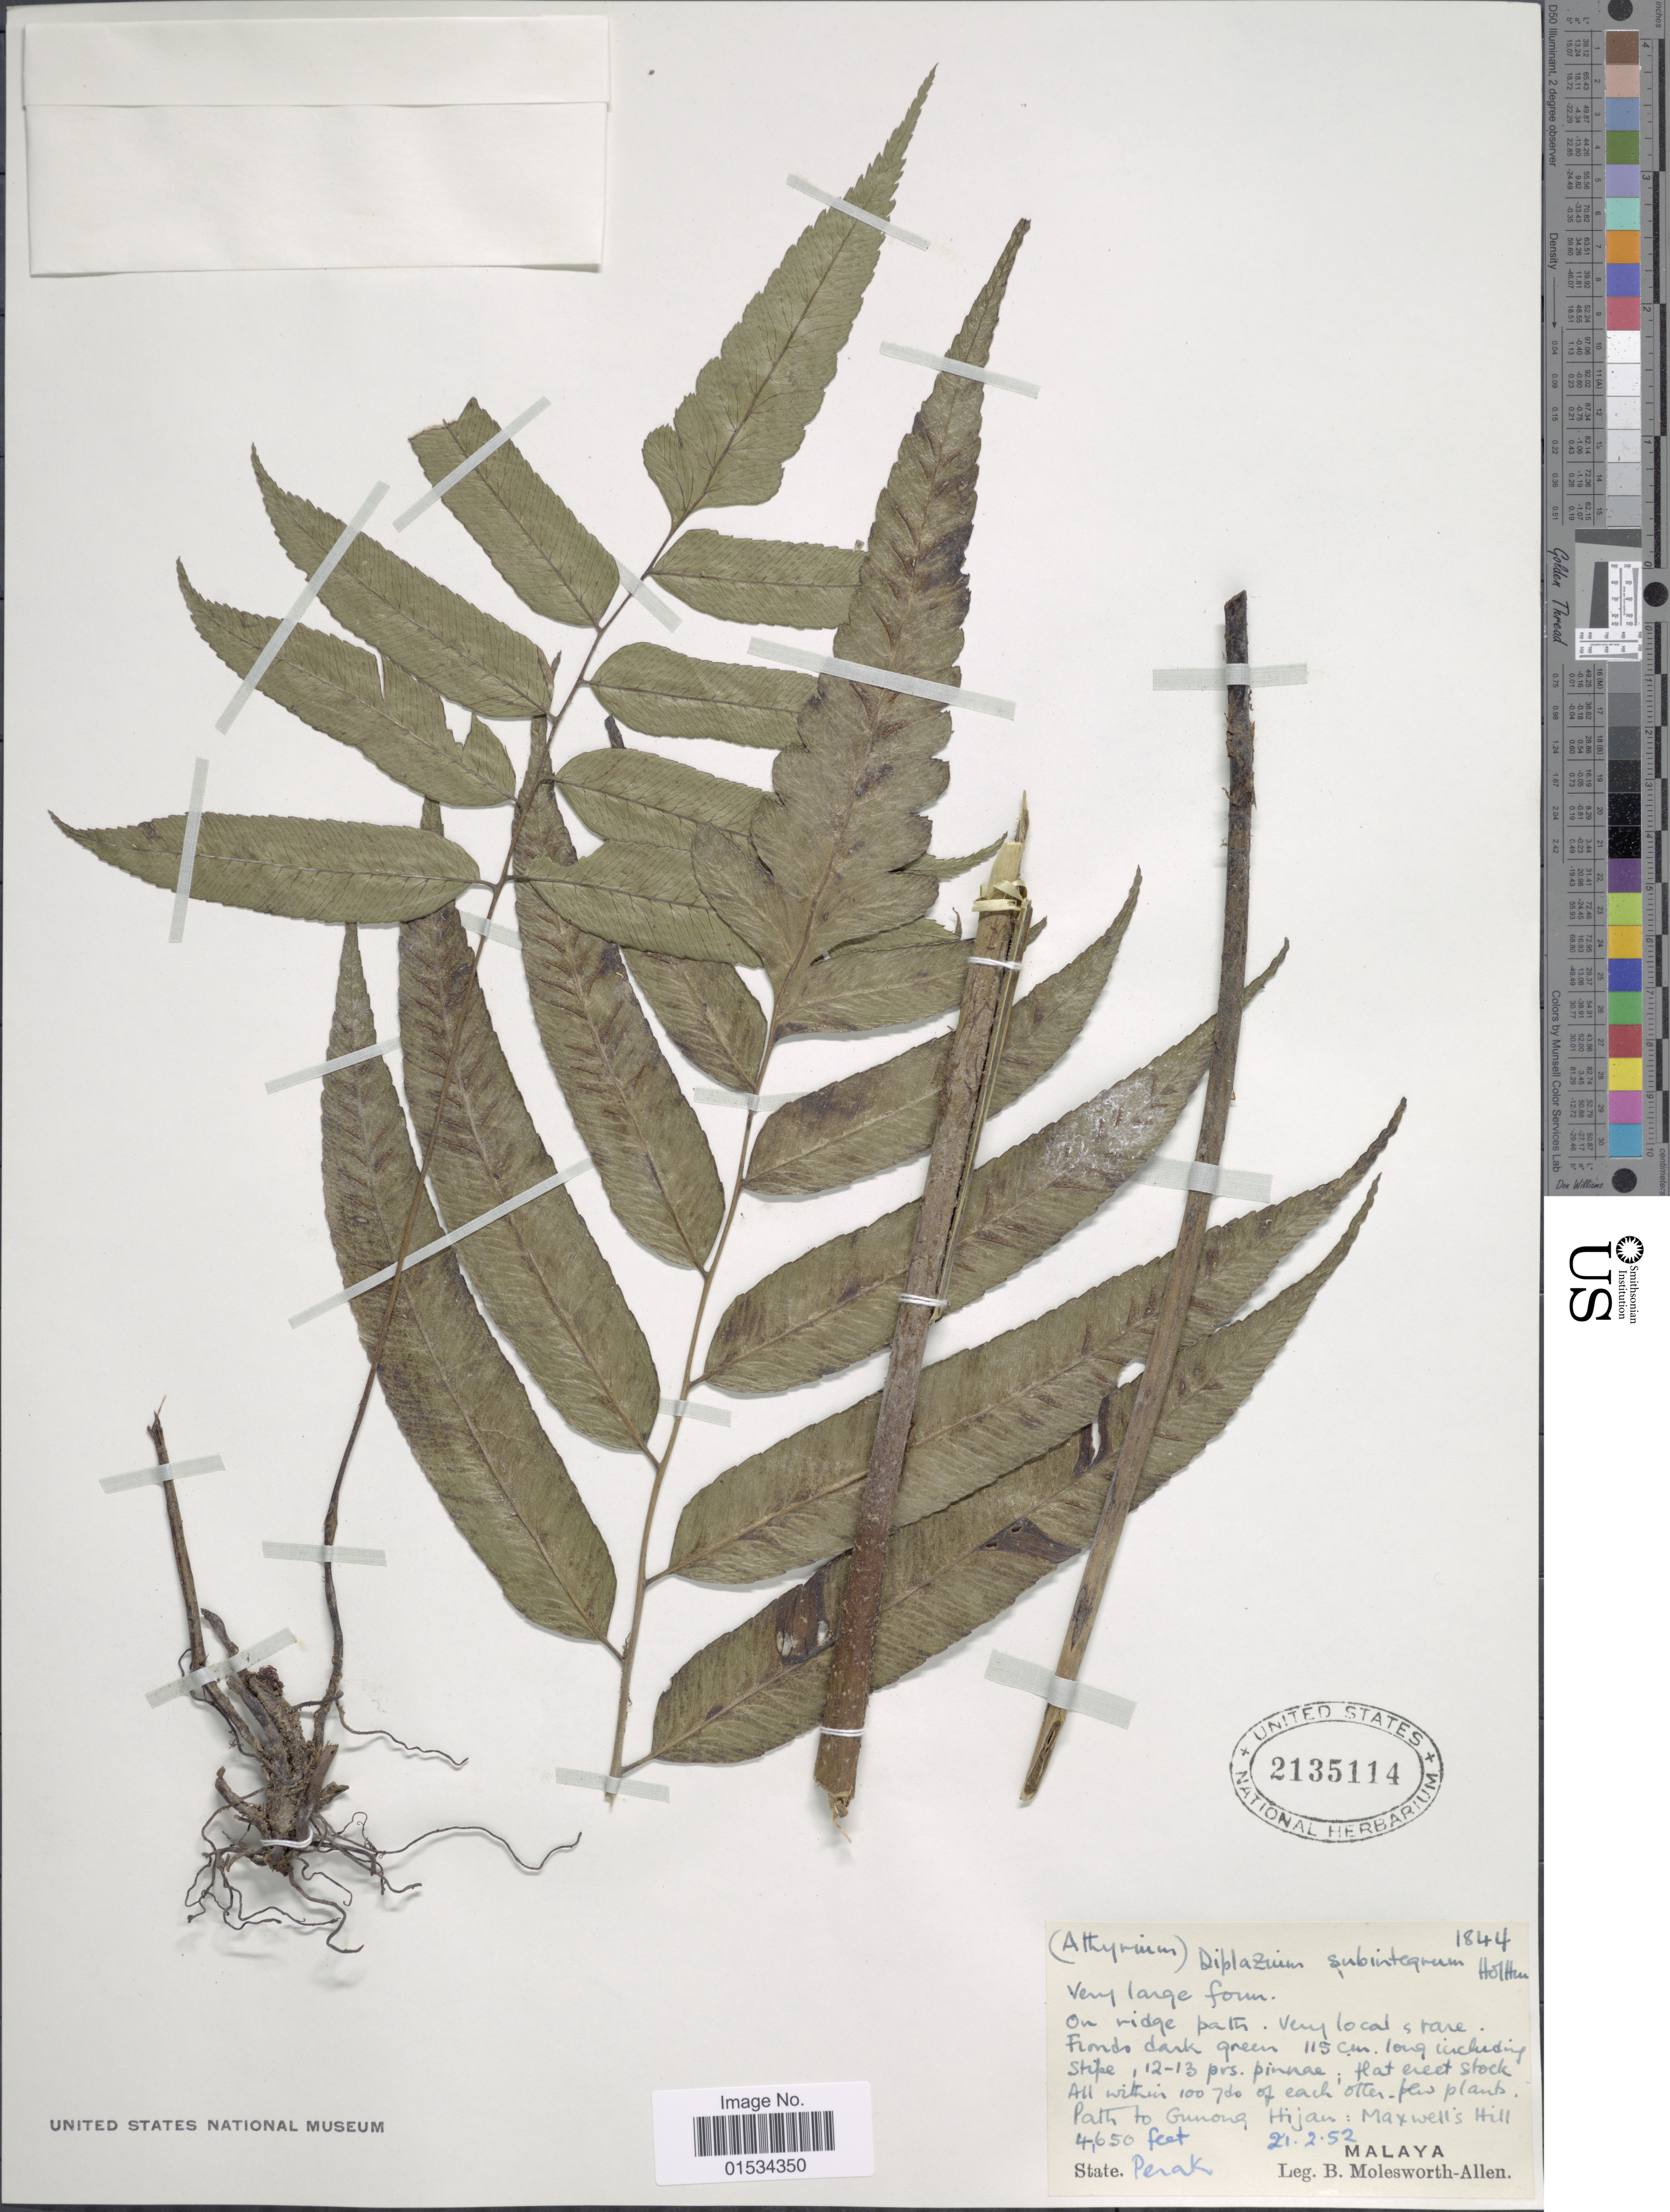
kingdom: Plantae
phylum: Tracheophyta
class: Polypodiopsida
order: Polypodiales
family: Athyriaceae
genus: Diplazium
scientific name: Diplazium subintegrum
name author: Holttum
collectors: B. E. G. Molesworth-Allen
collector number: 1844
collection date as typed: Transcribed d/m/y: 21/2/52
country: Malaysia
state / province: Perak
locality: Path to Gunong Hijau, Maxwell's Hill [Bukit Maxwell]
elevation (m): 1417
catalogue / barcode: US 2135114